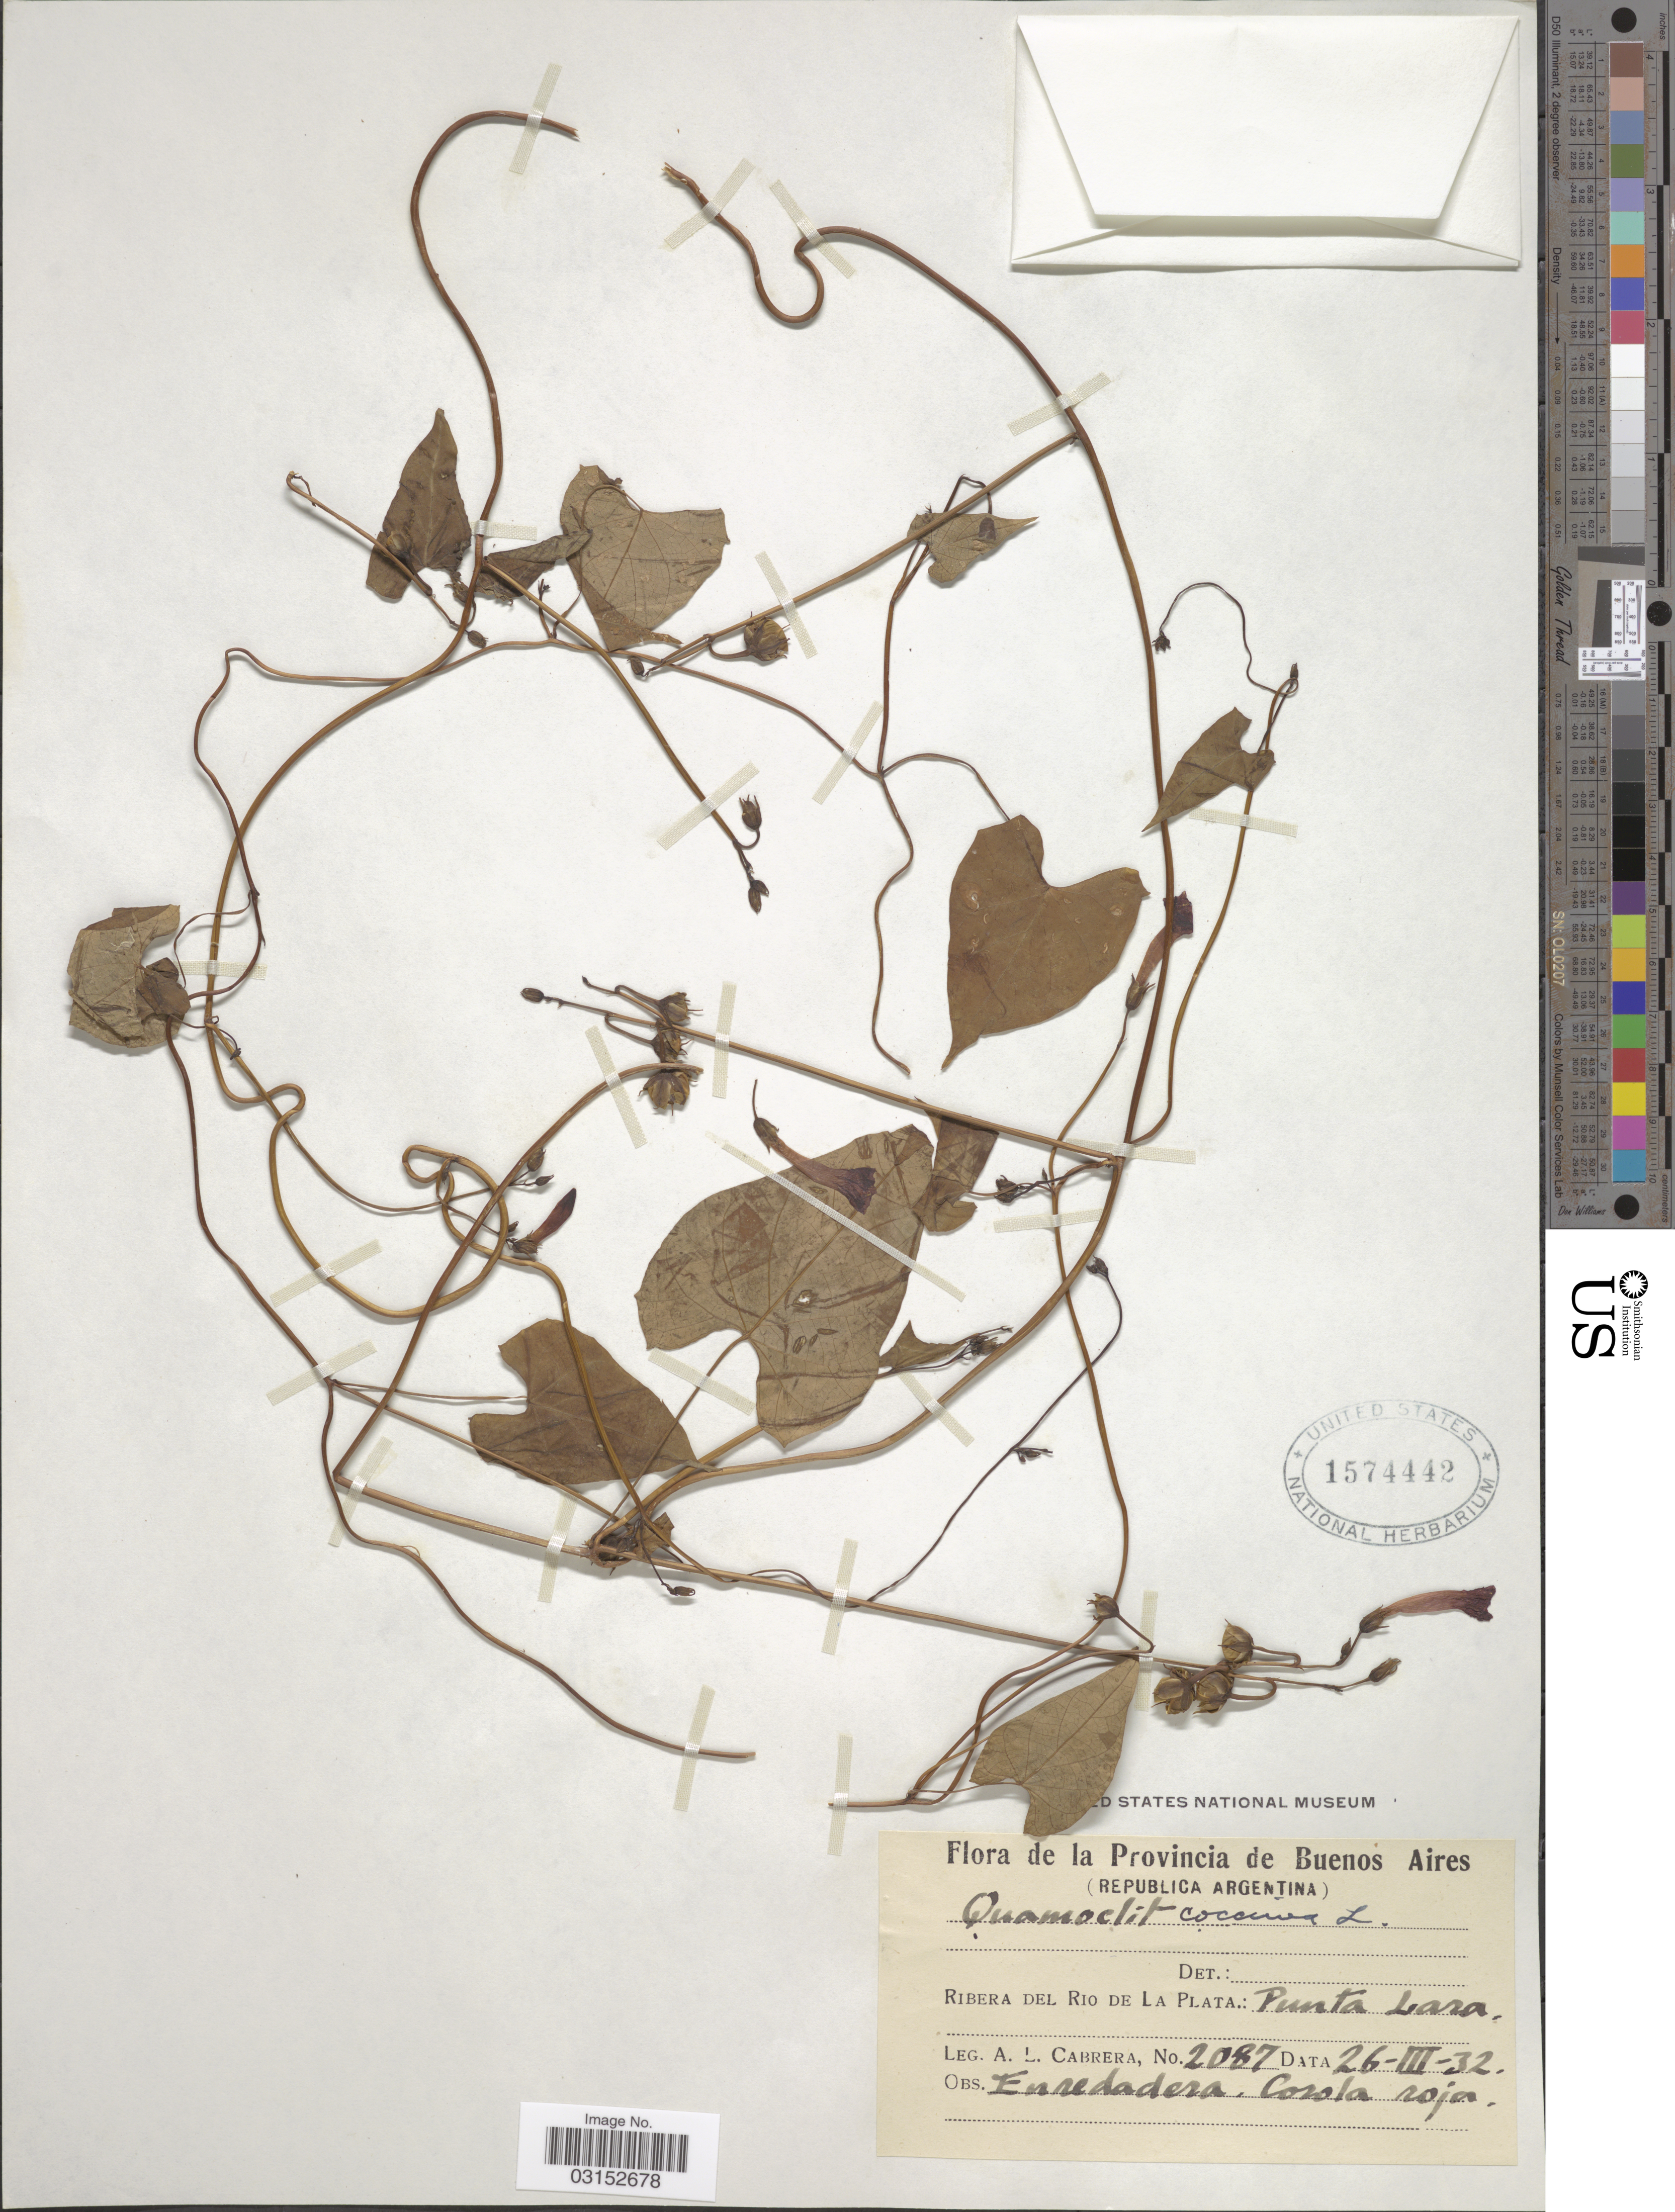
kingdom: Plantae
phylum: Tracheophyta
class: Magnoliopsida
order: Solanales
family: Convolvulaceae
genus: Ipomoea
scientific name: Ipomoea indivisa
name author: (Vell.) Hallier f.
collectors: A. L. Cabrera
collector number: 2087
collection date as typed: Transcribed d/m/y: 26/3/32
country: Argentina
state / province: Buenos Aires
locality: Ribera del Rio de La Plata.: Punta Lara.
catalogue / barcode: US 1574442